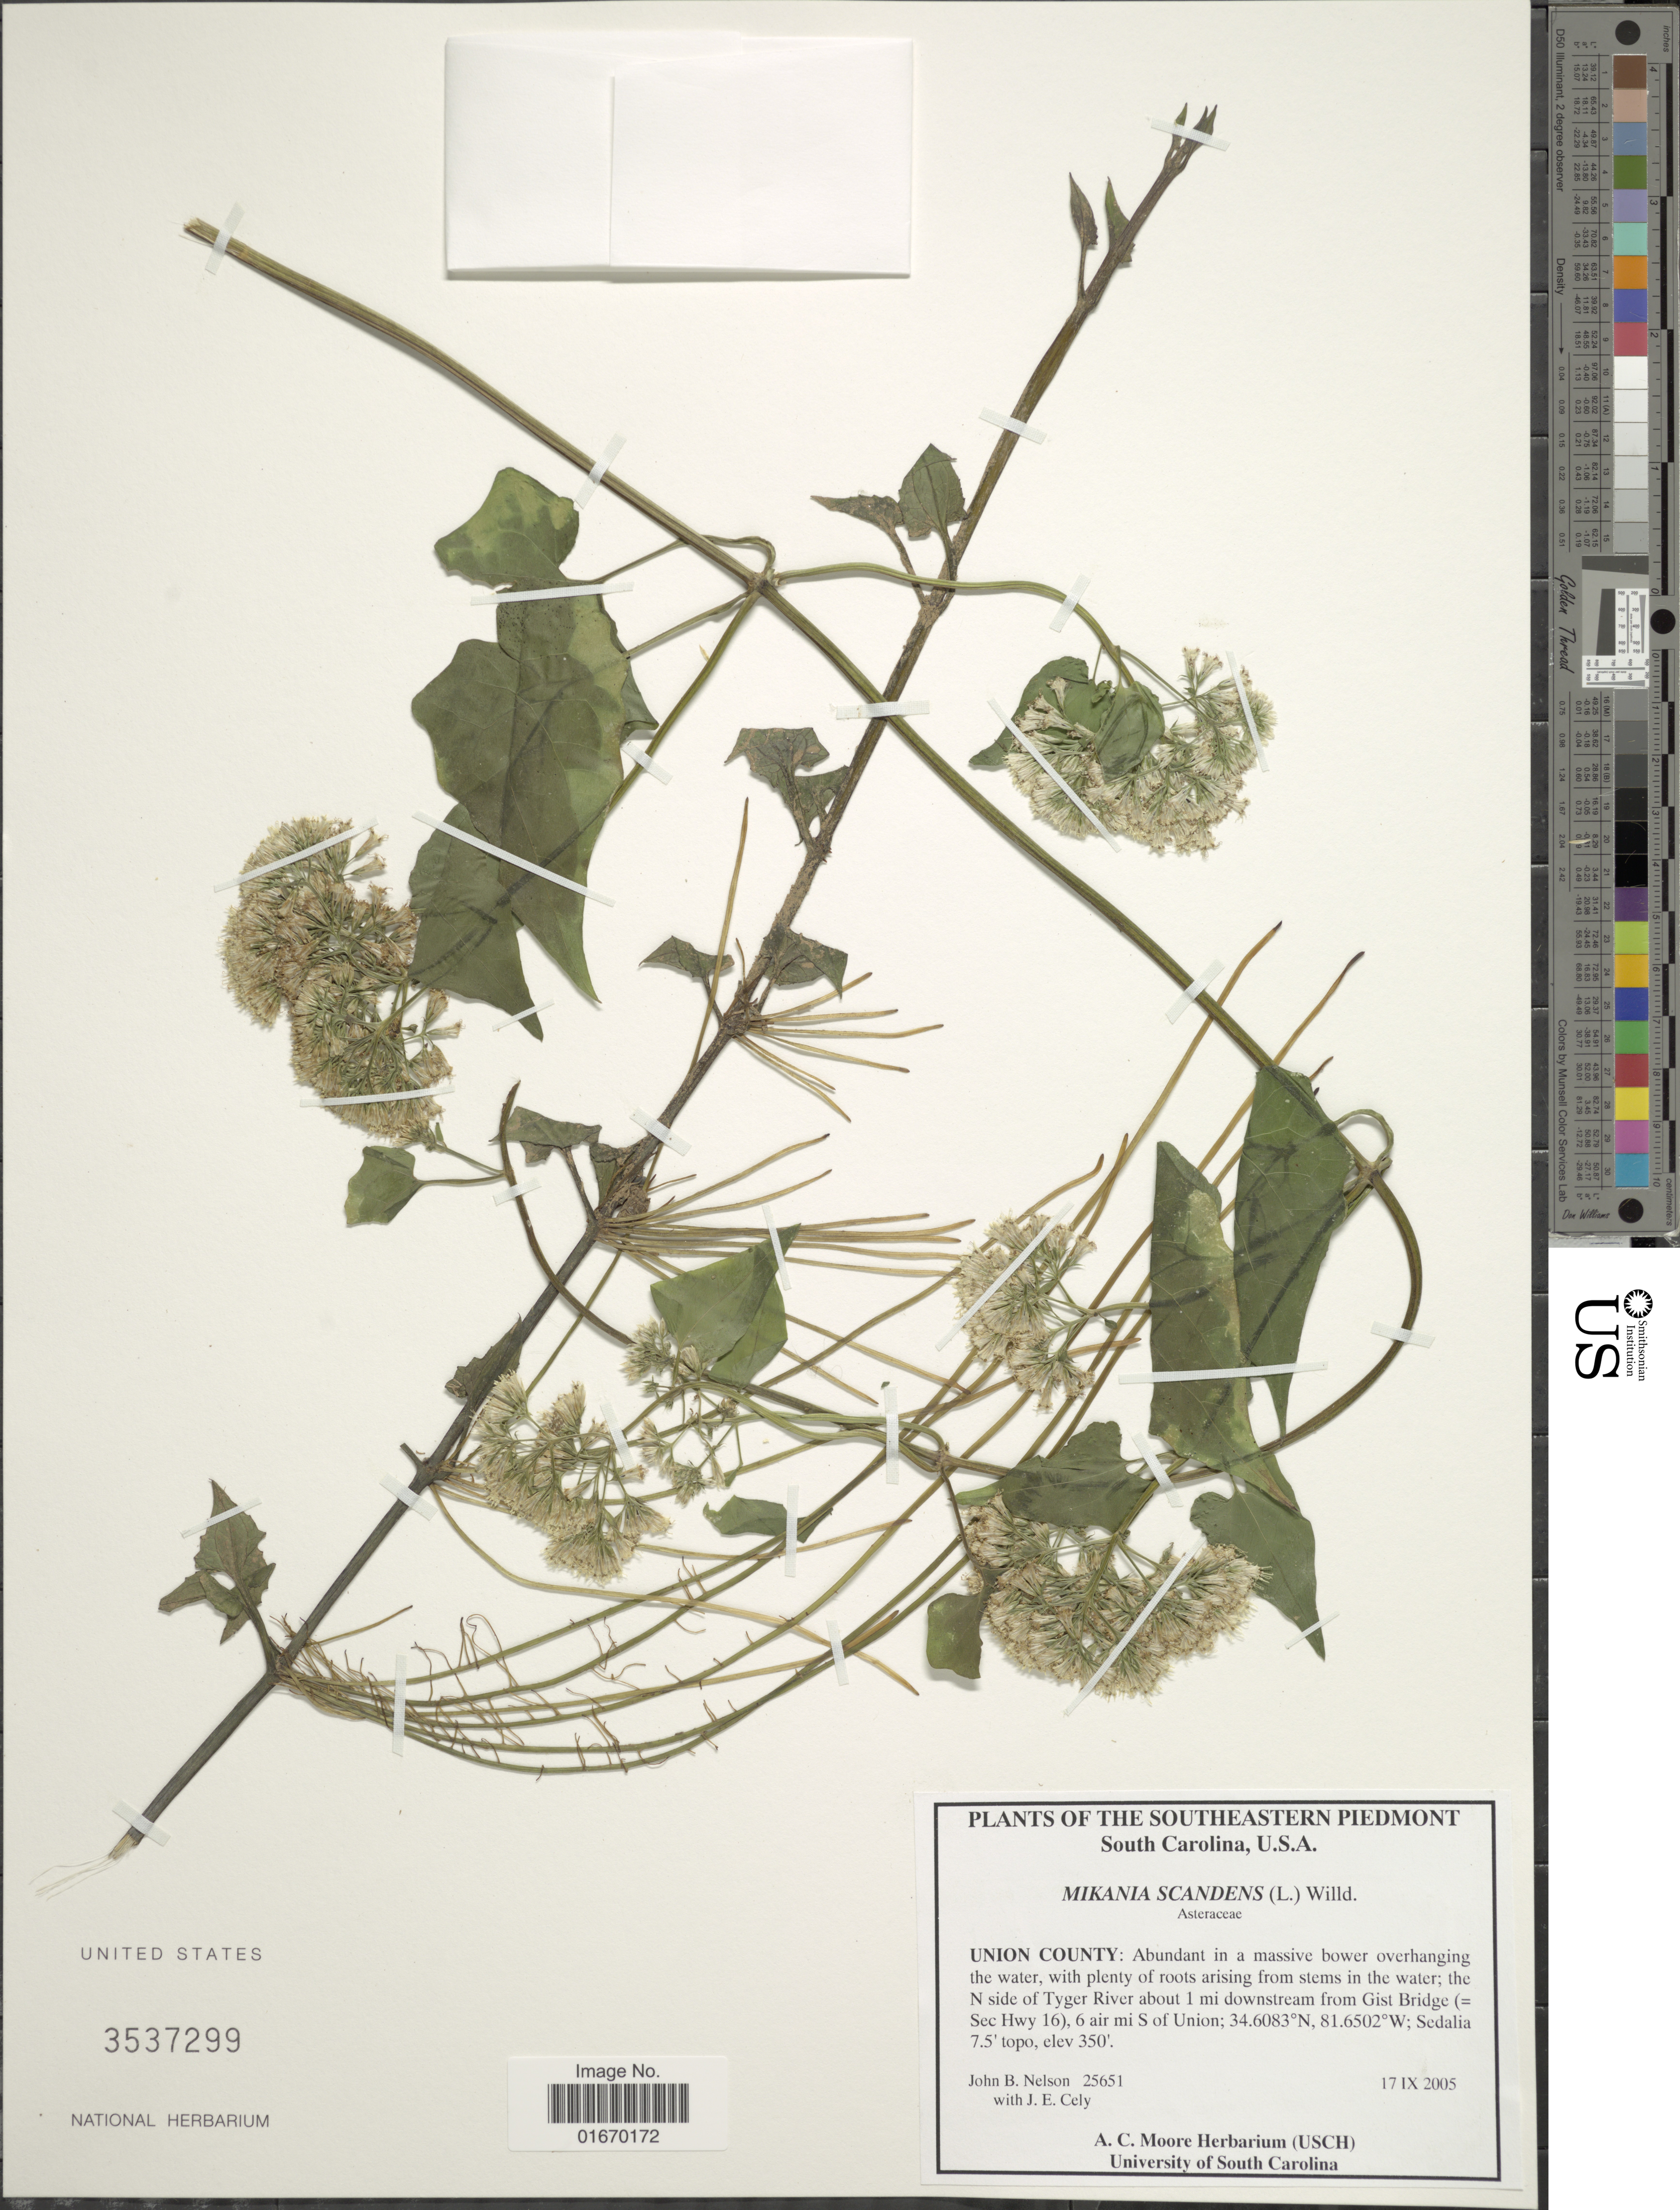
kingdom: Plantae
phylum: Tracheophyta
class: Magnoliopsida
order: Asterales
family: Asteraceae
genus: Mikania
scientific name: Mikania scandens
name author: (L.) Willd.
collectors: J. Nelson & J. Cely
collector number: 25651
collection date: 2005-09-17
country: United States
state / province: South Carolina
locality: Southeastern Piedmont, U. S. A., Union County, N side of Tyger River about 1 mi downstream from Gist Bridge (=Sec Hwy 16), 6 air mi S of Union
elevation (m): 107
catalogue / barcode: US 3537299